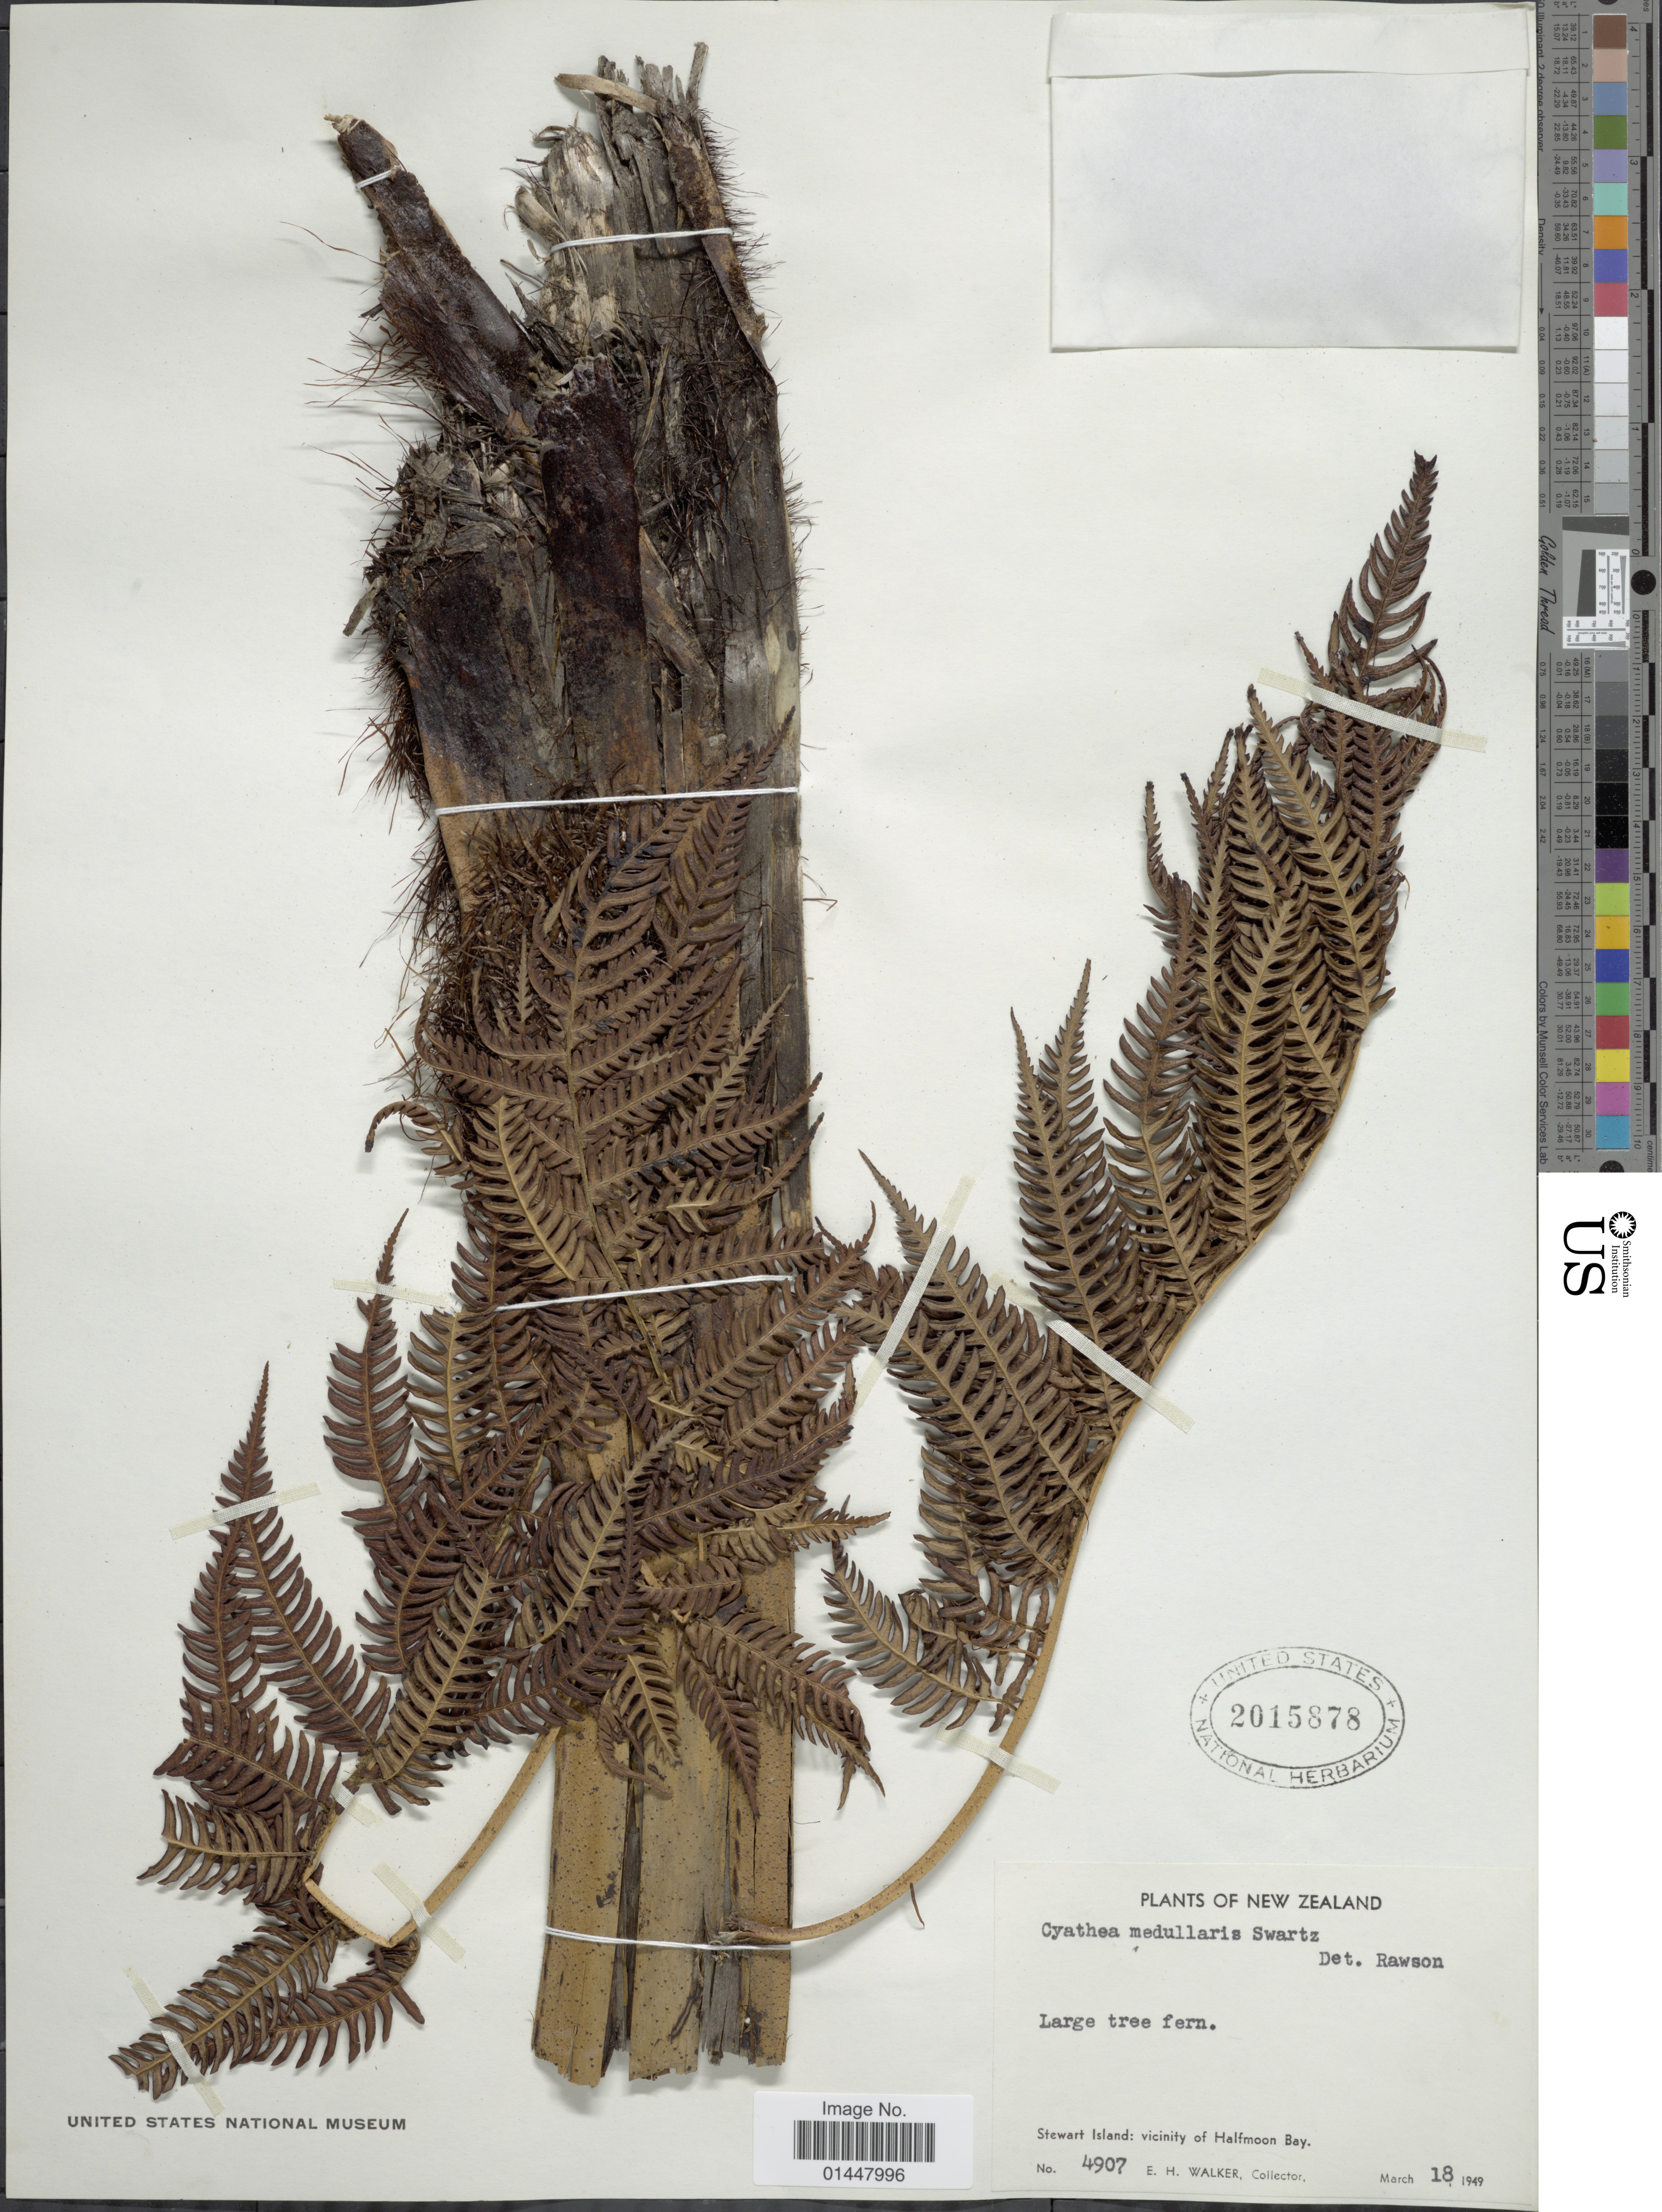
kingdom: Plantae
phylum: Tracheophyta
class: Polypodiopsida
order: Cyatheales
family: Cyatheaceae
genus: Sphaeropteris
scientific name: Sphaeropteris medullaris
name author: (G. Forst.) Bernh.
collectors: E. H. Walker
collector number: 4907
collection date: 1949-03-18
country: New Zealand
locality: Stewart Island: Vicinity of Halfmoon Bay.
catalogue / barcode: US 2015878